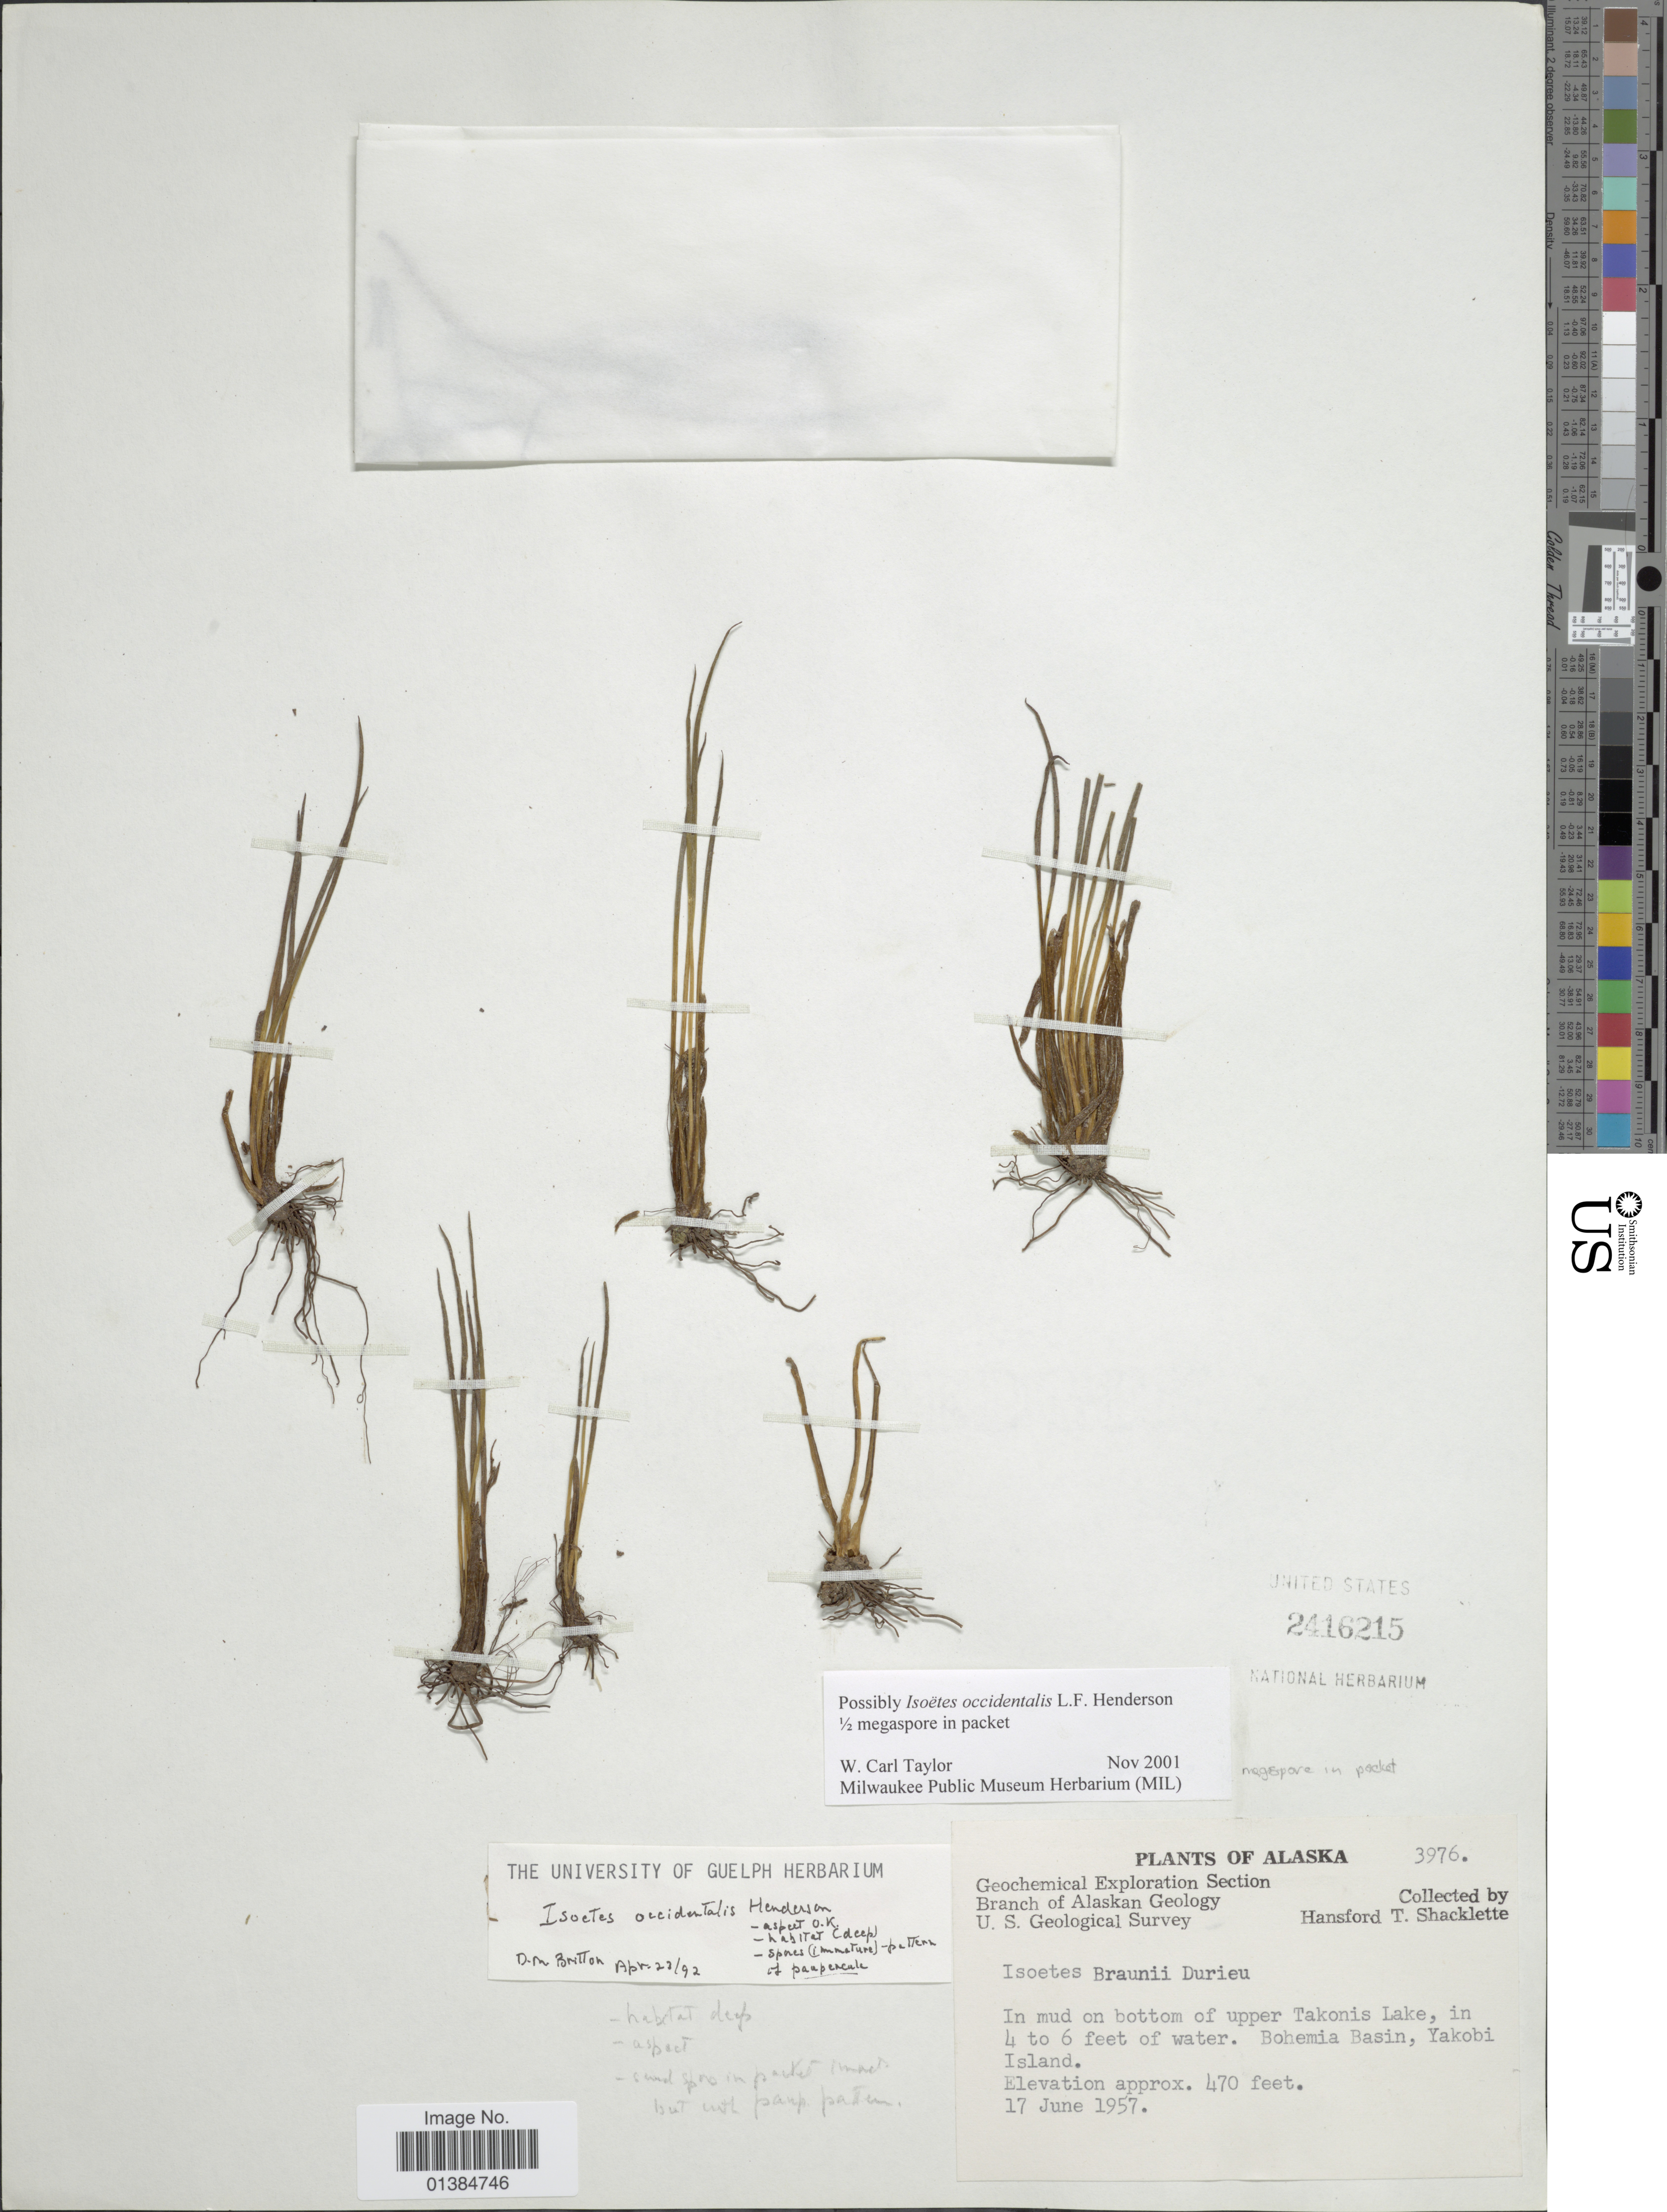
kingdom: Plantae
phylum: Tracheophyta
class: Lycopodiopsida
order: Isoetales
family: Isoetaceae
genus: Isoetes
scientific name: Isoetes occidentalis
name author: L.F. Hend.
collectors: H. Shacklette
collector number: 3976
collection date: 1957-06-17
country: United States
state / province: Alaska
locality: In mud on bottom of upper Takonis Lake, in 4 to 6 feet of water. Bohemia Basin, Yakobi Island.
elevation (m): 143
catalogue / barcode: US 2416215